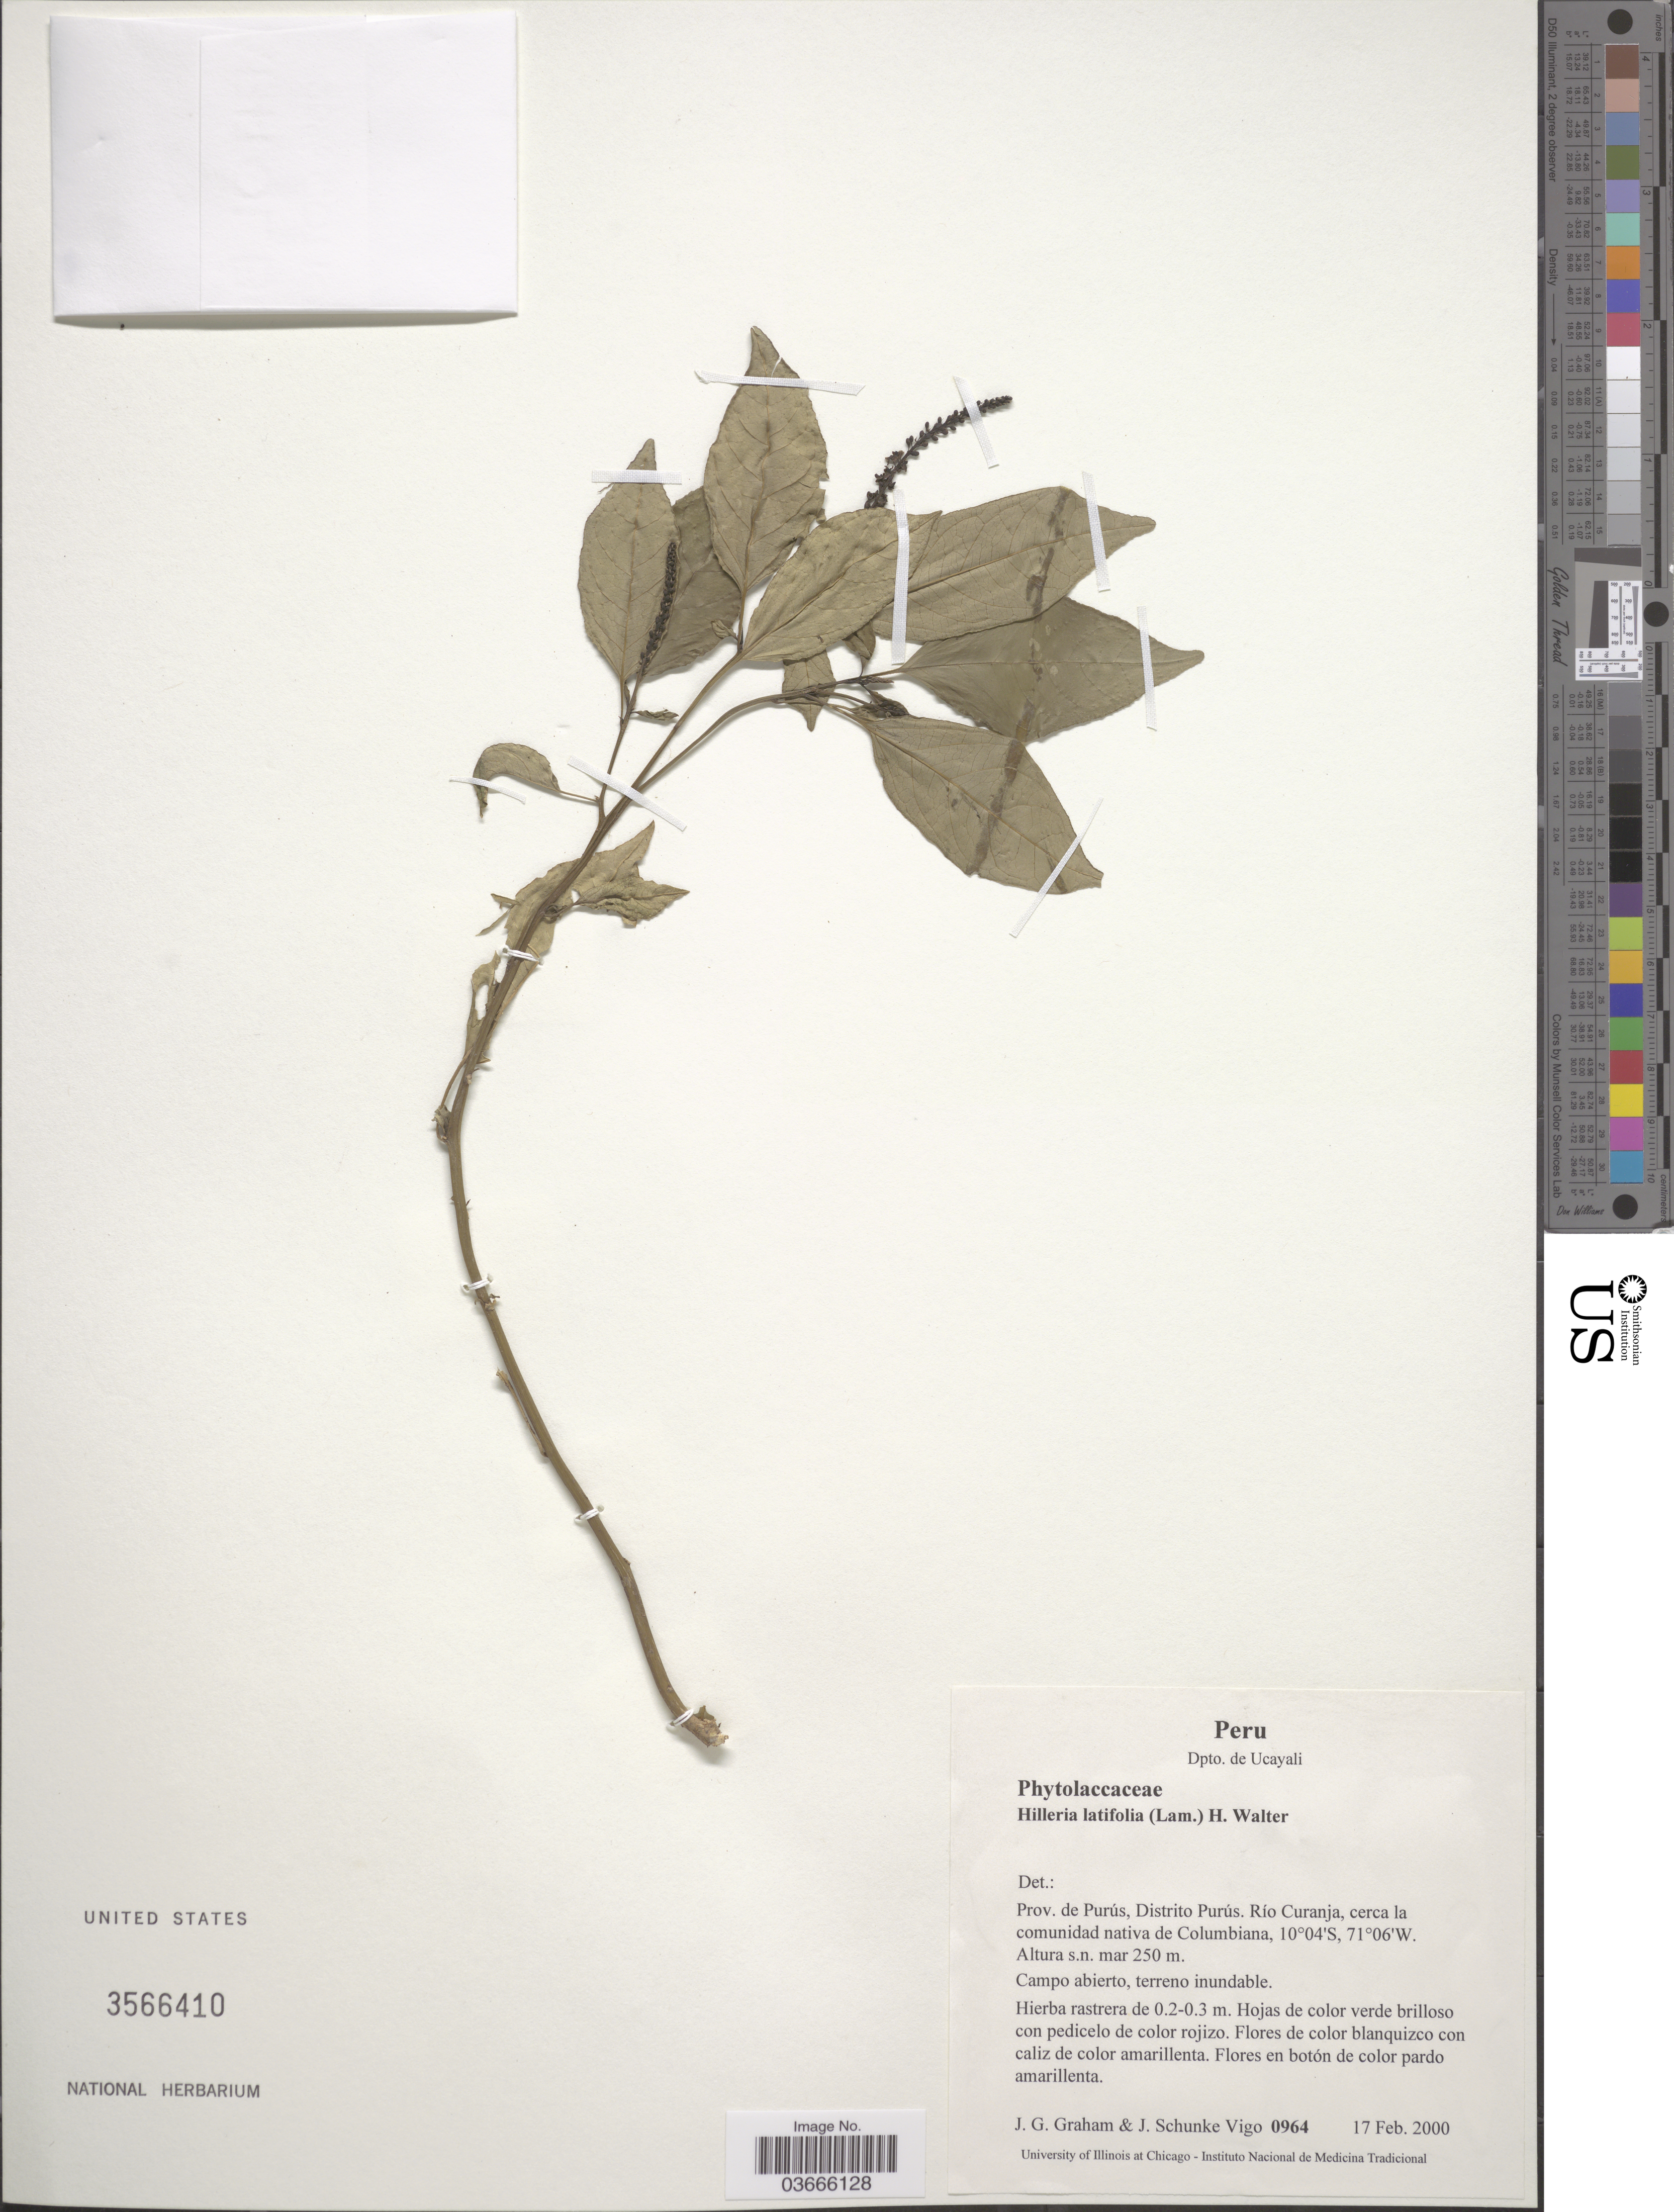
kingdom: Plantae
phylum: Tracheophyta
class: Magnoliopsida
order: Caryophyllales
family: Phytolaccaceae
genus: Hilleria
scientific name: Hilleria latifolia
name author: (Lam.) H. Walter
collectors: J. Graham & J. Schunke Vigo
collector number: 0964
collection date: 2000-02-17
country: Peru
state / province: Ucayali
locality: Dpto. de Ucayali. Prov. de Purús, Distrito Purús. Río Curanja, cerca la comunidad nativa de Columbiana.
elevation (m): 250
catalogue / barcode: US 3566410